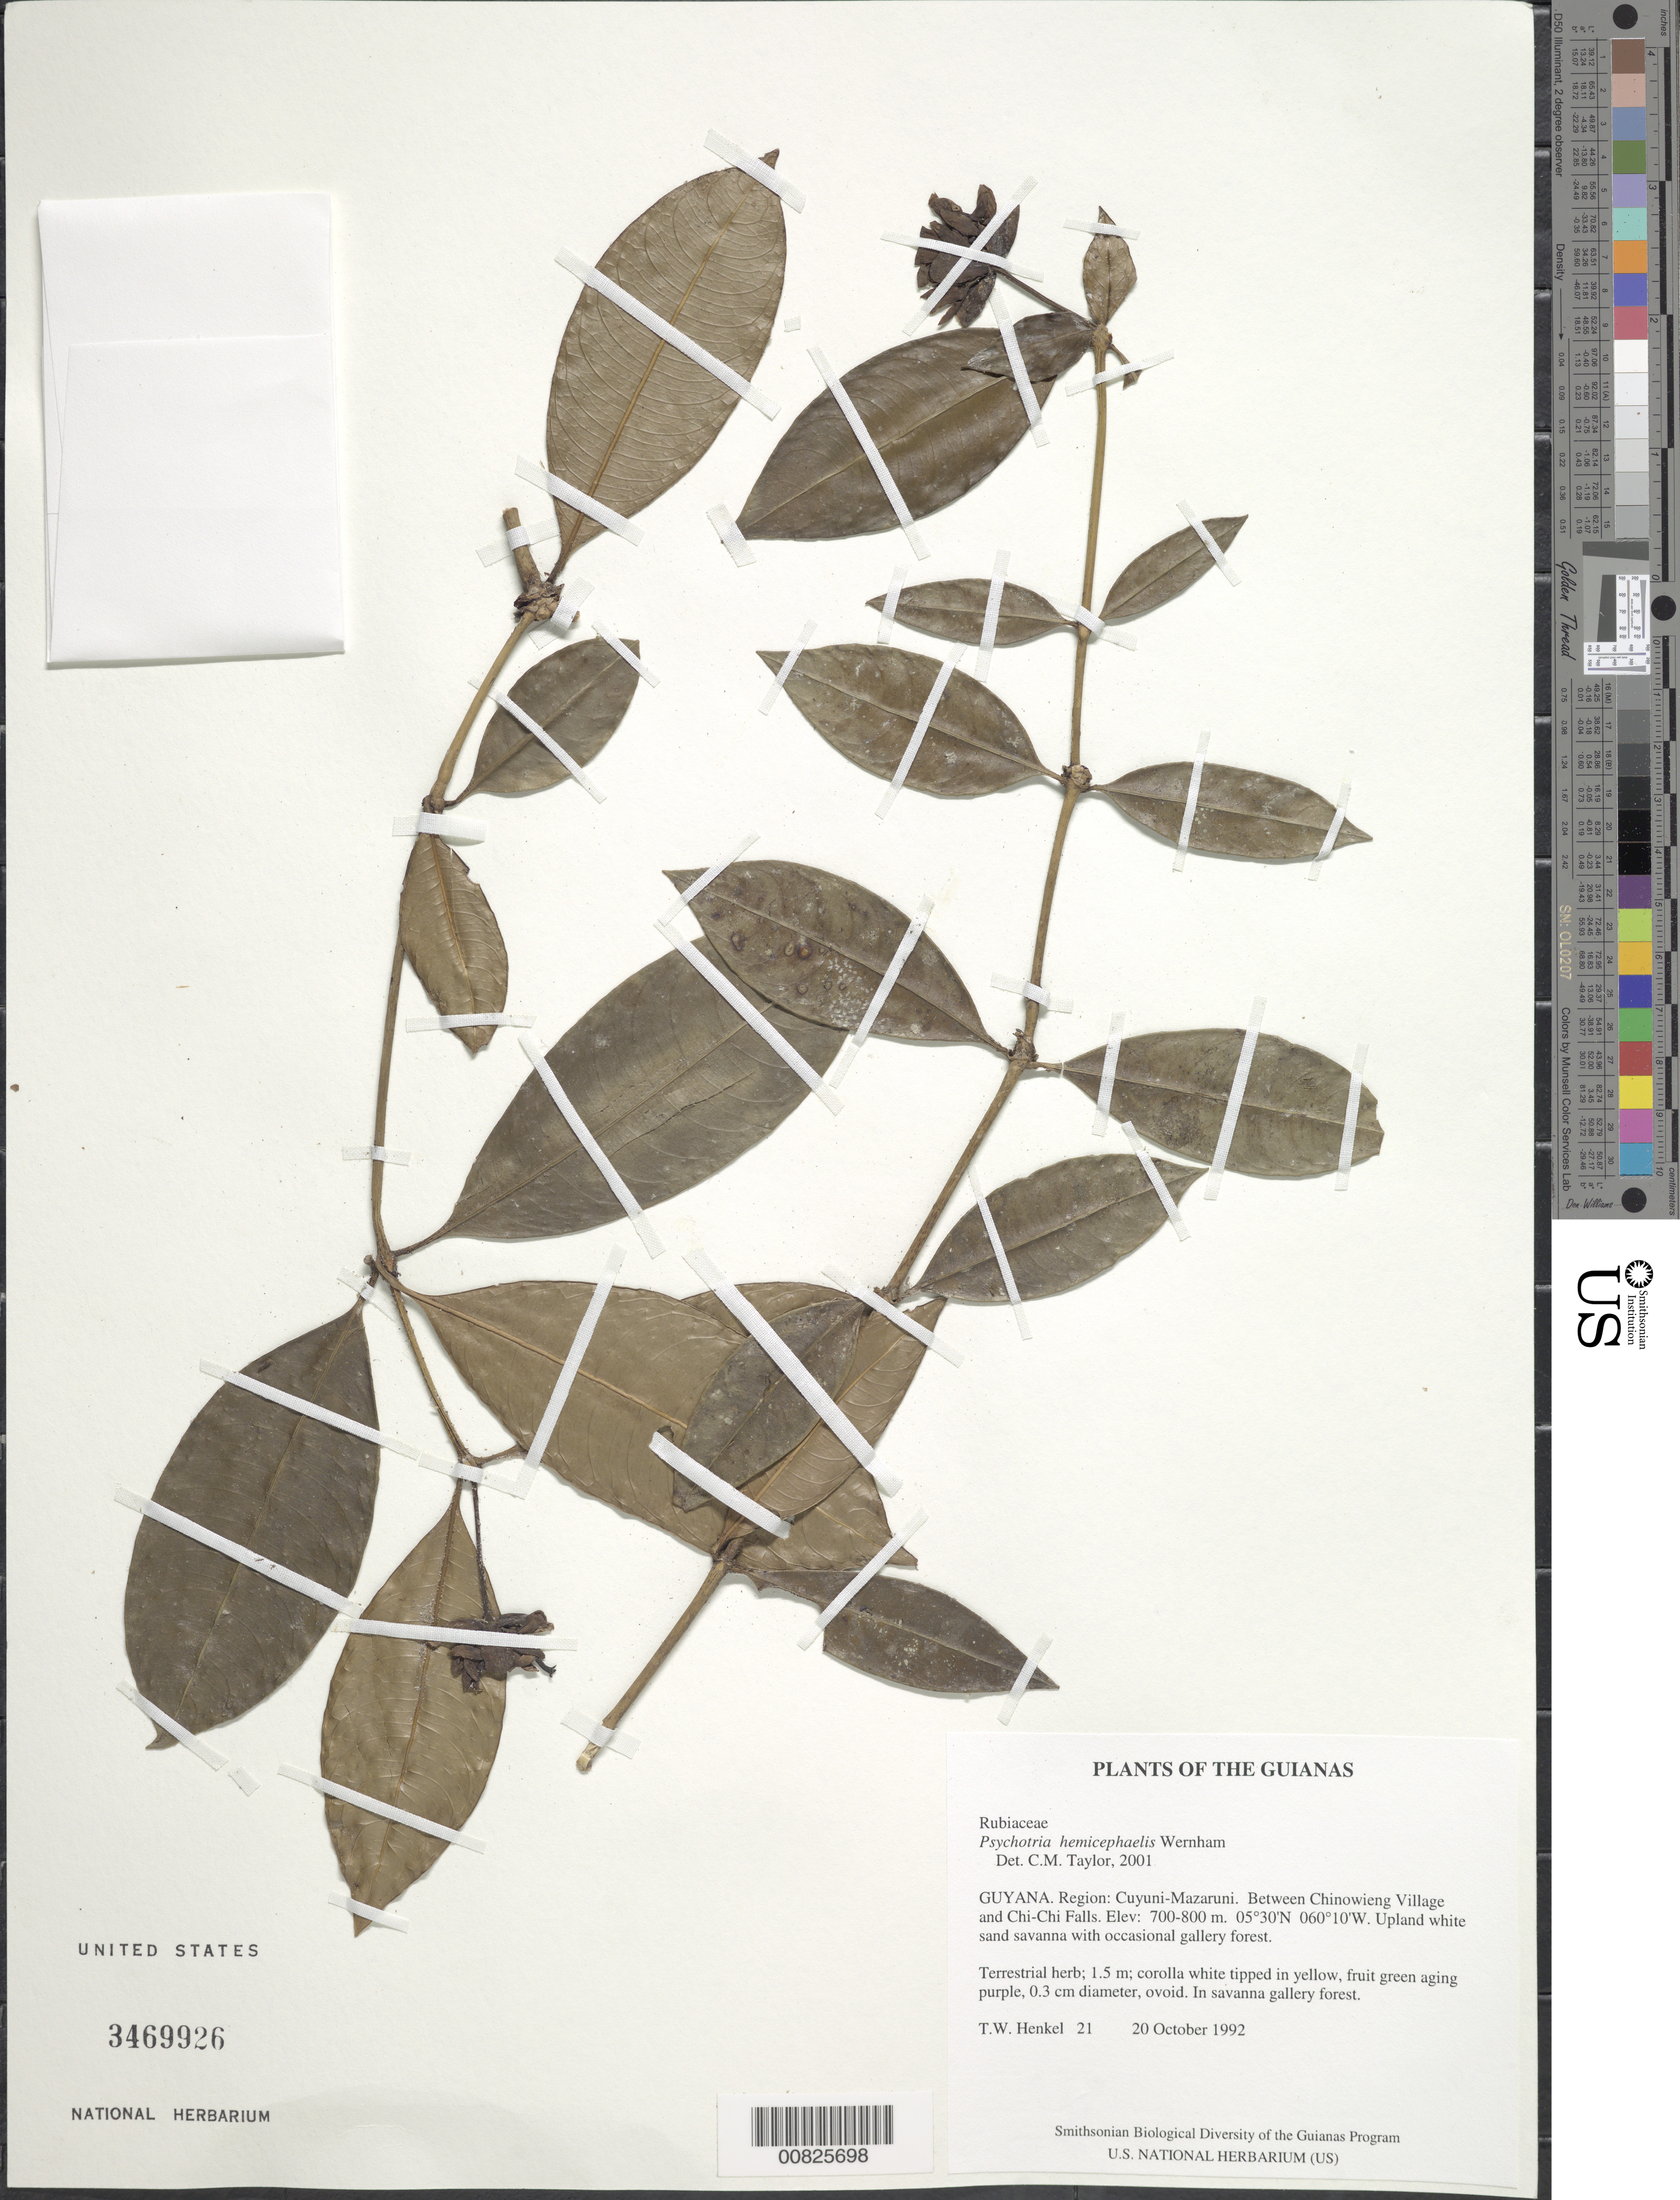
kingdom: Plantae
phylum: Tracheophyta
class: Magnoliopsida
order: Gentianales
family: Rubiaceae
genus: Palicourea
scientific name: Palicourea hemicephaelis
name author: (Wernham) Delprete & J.H. Kirkbr.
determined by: Kirkbride, J. H., Jr.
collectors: T. Henkel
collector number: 21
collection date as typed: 20 October 1992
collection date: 1992-10-20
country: Guyana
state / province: Cuyuni-Mazaruni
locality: Between Chinowieng Village and Chi-Chi Falls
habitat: Upland white sand savanna with occasional gallery forest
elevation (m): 700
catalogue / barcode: US 3469926